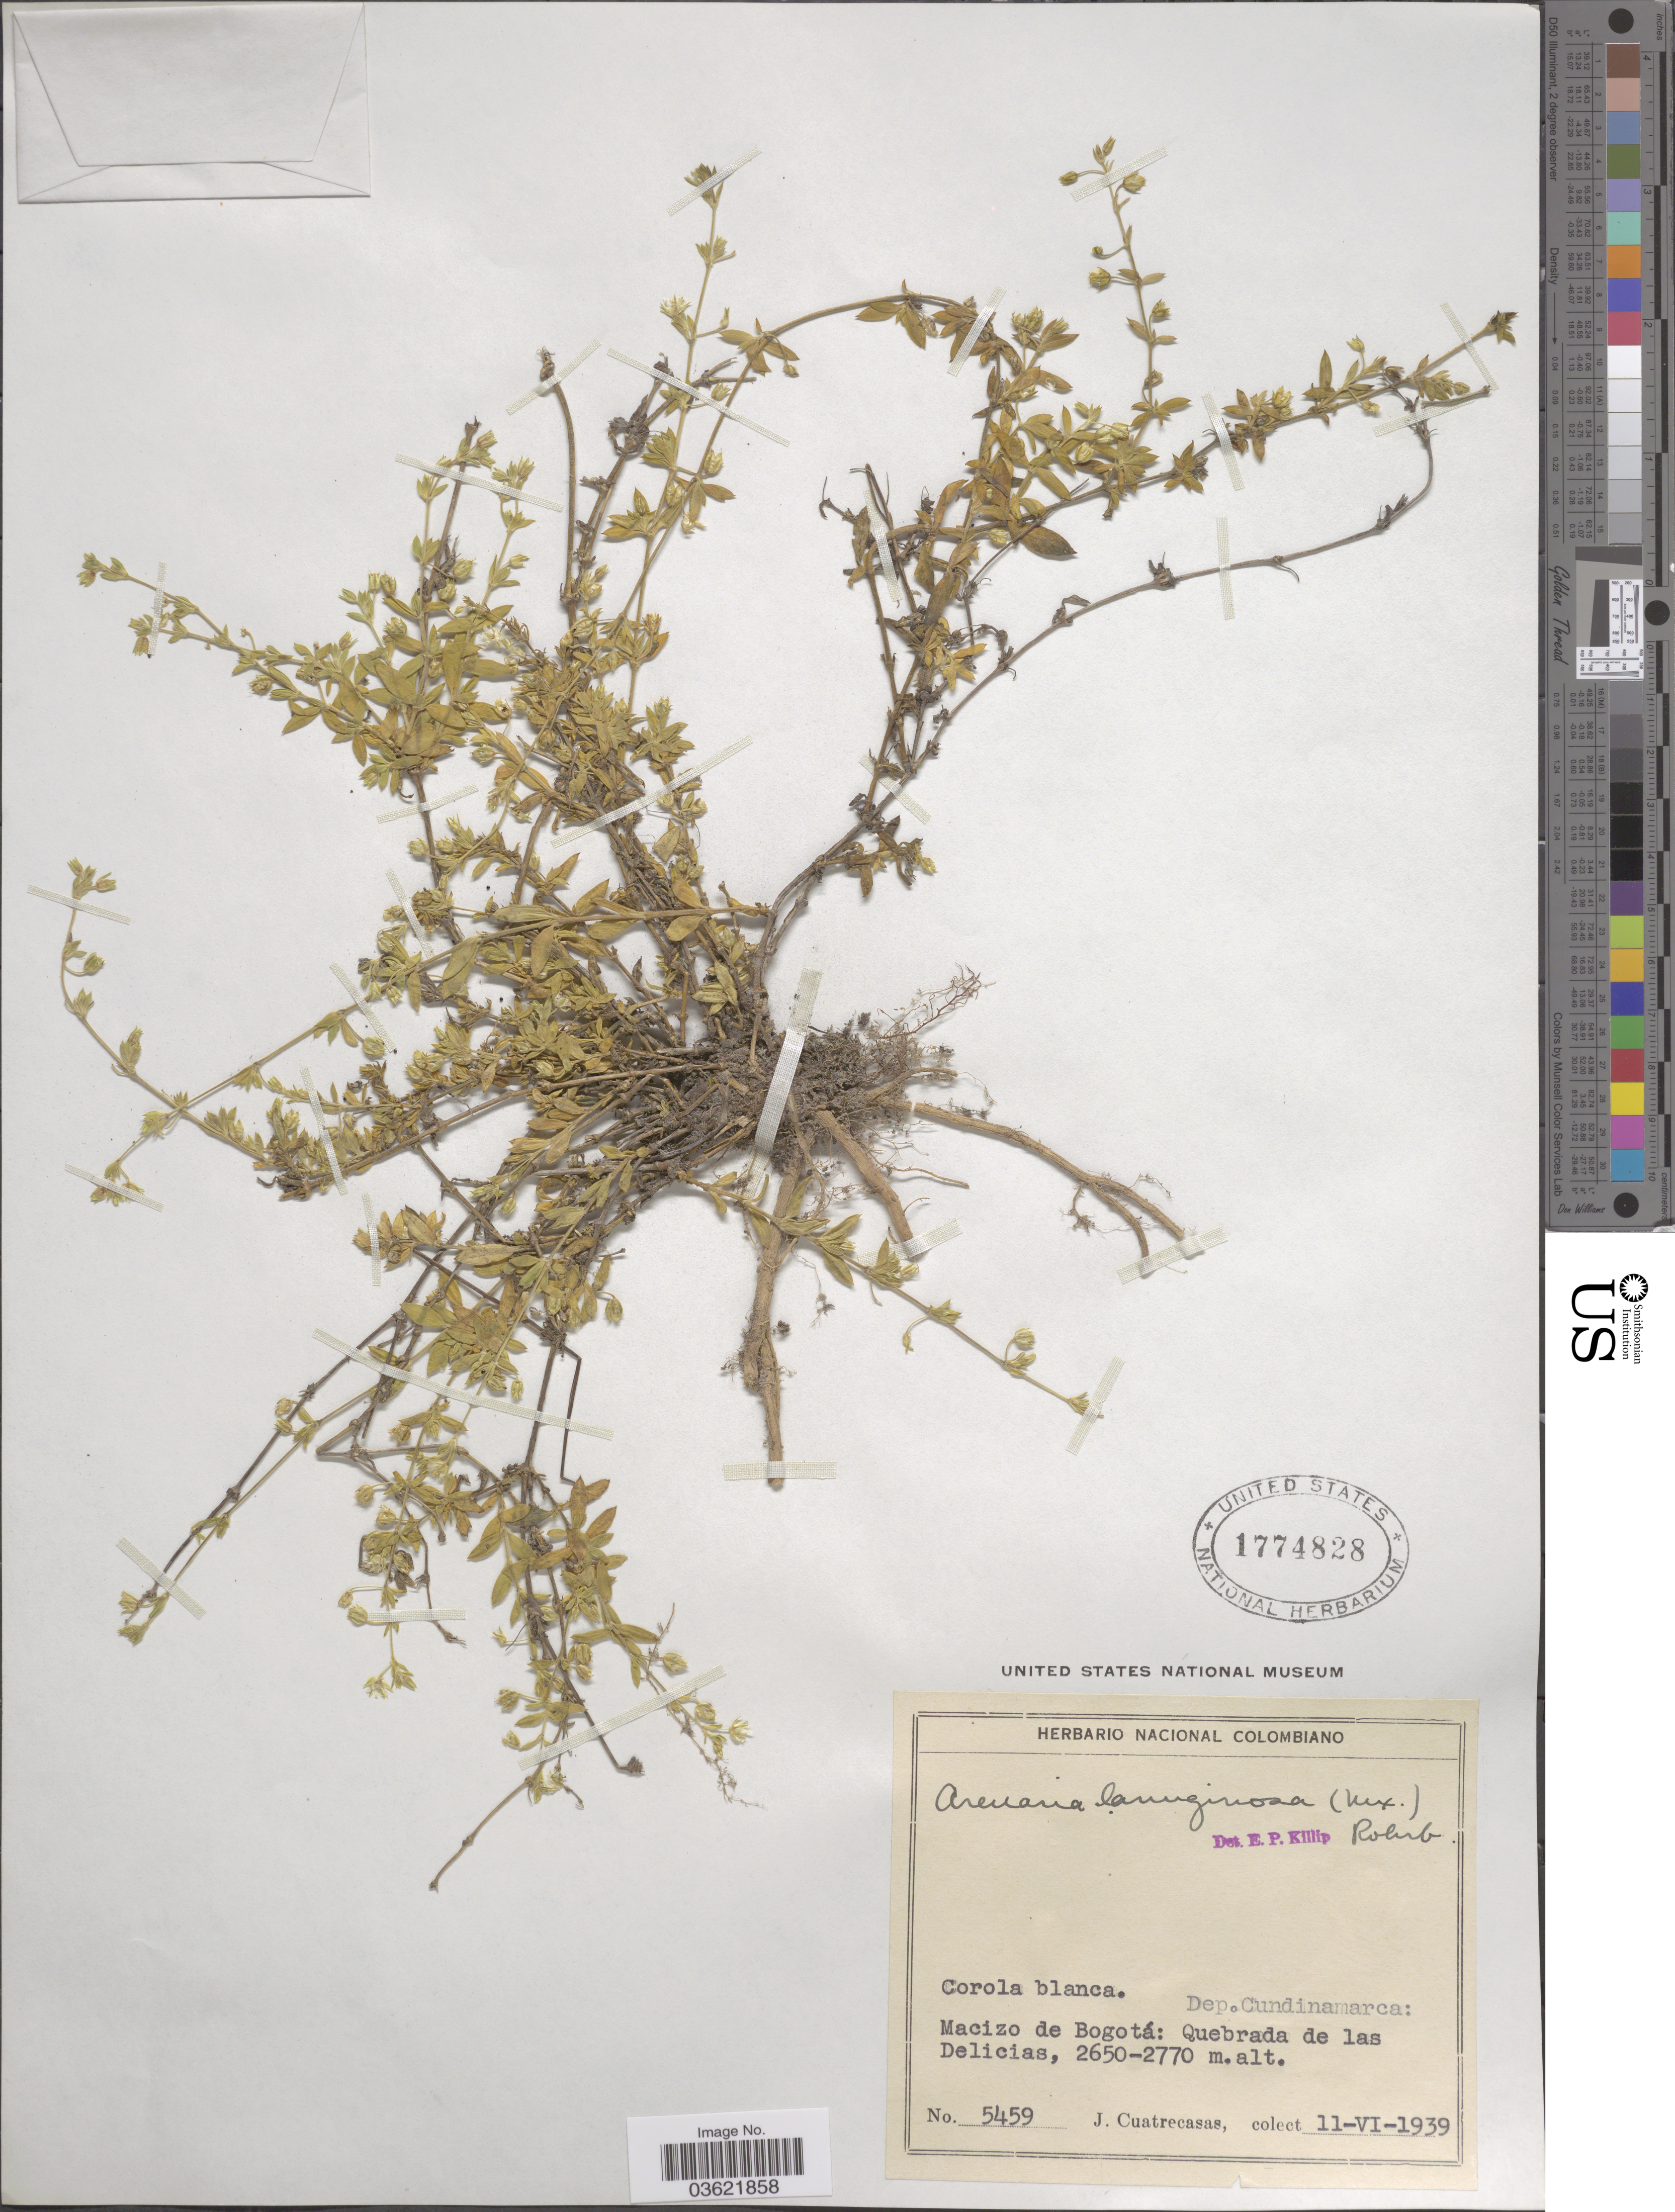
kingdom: Plantae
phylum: Tracheophyta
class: Magnoliopsida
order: Caryophyllales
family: Caryophyllaceae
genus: Arenaria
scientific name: Arenaria lanuginosa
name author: (Michx.) Rohrb.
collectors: J. Cuatrecasas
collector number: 5459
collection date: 1939-06-11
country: Colombia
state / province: Cundinamarca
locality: Dep. Cundinamarca: Macizo de Bogotá: Quebrada de las Delicias.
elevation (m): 2650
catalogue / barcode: US 1774828